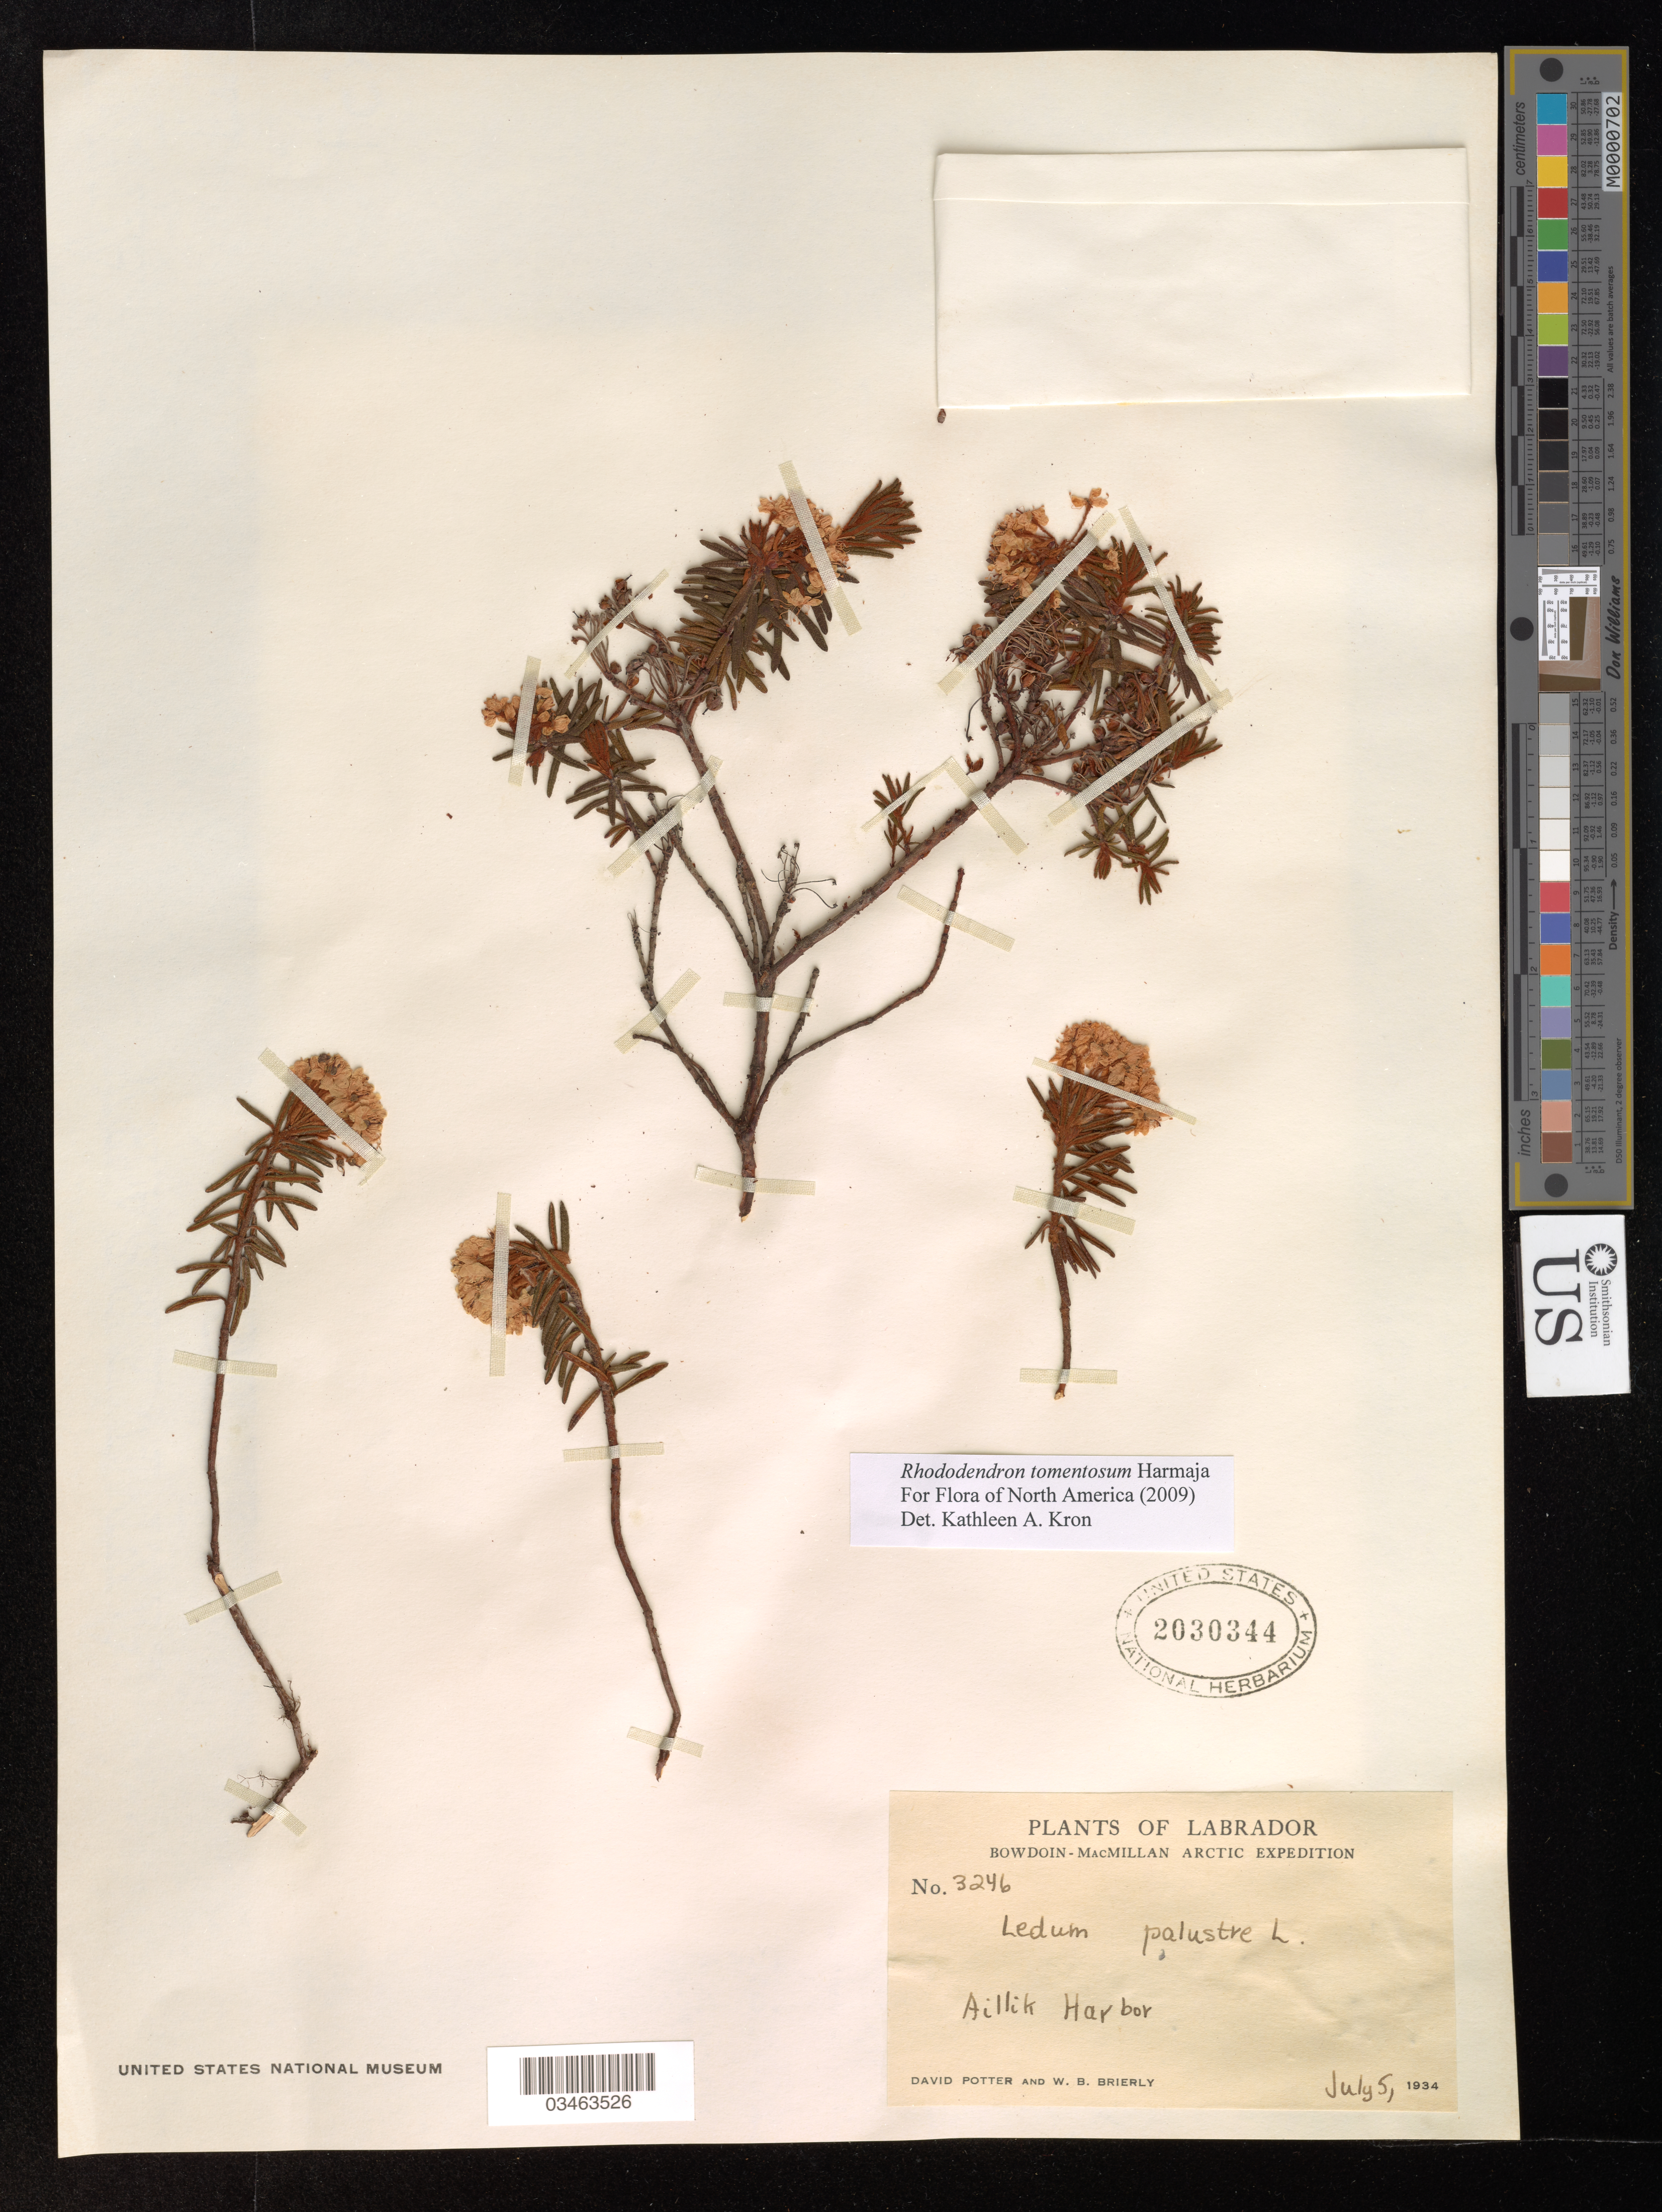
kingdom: Plantae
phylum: Tracheophyta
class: Magnoliopsida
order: Ericales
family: Ericaceae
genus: Rhododendron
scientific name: Rhododendron tomentosum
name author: Harmaja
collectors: D. Potter & W. Brierly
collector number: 3246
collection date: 1934-07-05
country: Canada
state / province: Newfoundland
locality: Labrador. Aillik Harbor. Bowdoin-MacMillan Arctic Expedition.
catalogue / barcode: US 2030344